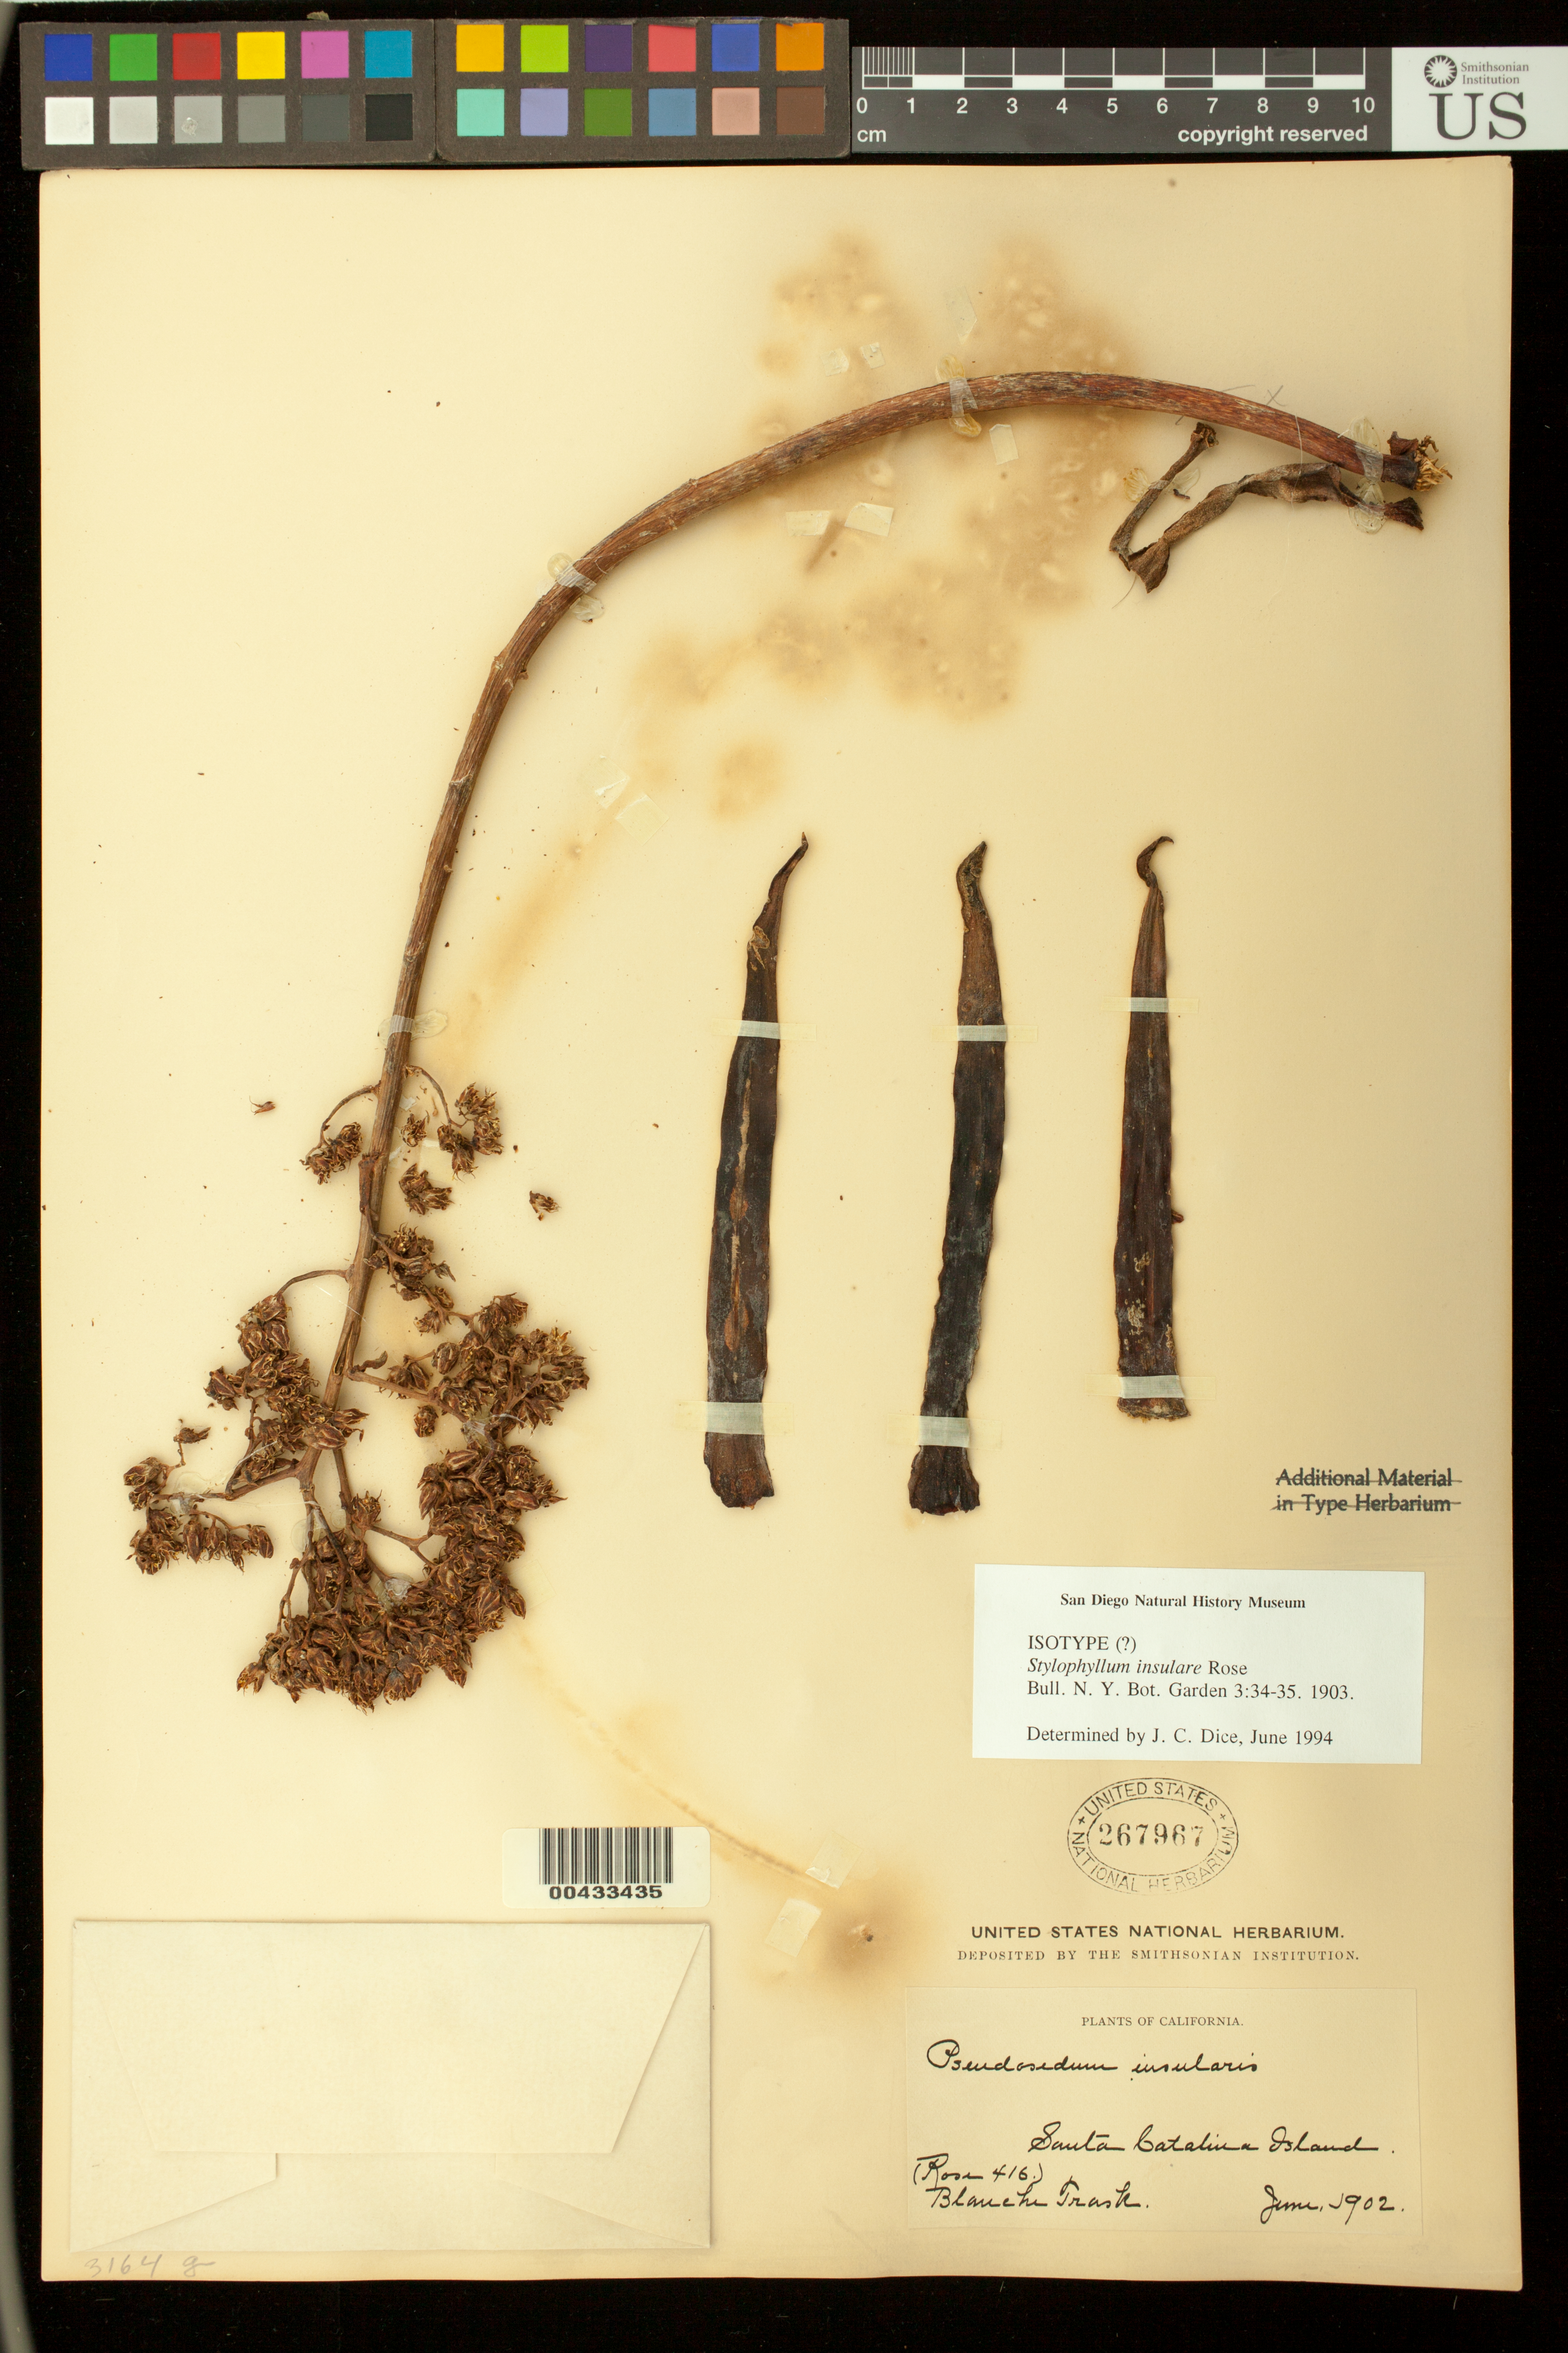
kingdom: Plantae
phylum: Tracheophyta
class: Magnoliopsida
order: Saxifragales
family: Crassulaceae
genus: Stylophyllum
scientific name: Stylophyllum insulare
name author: Rose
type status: Possible Type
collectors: B. Trask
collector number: Rose 416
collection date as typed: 16 Jun 1902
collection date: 1902-06-16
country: United States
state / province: California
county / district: Los Angeles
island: Santa Catalina Island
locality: Santa Catalina Island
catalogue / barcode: US 267967